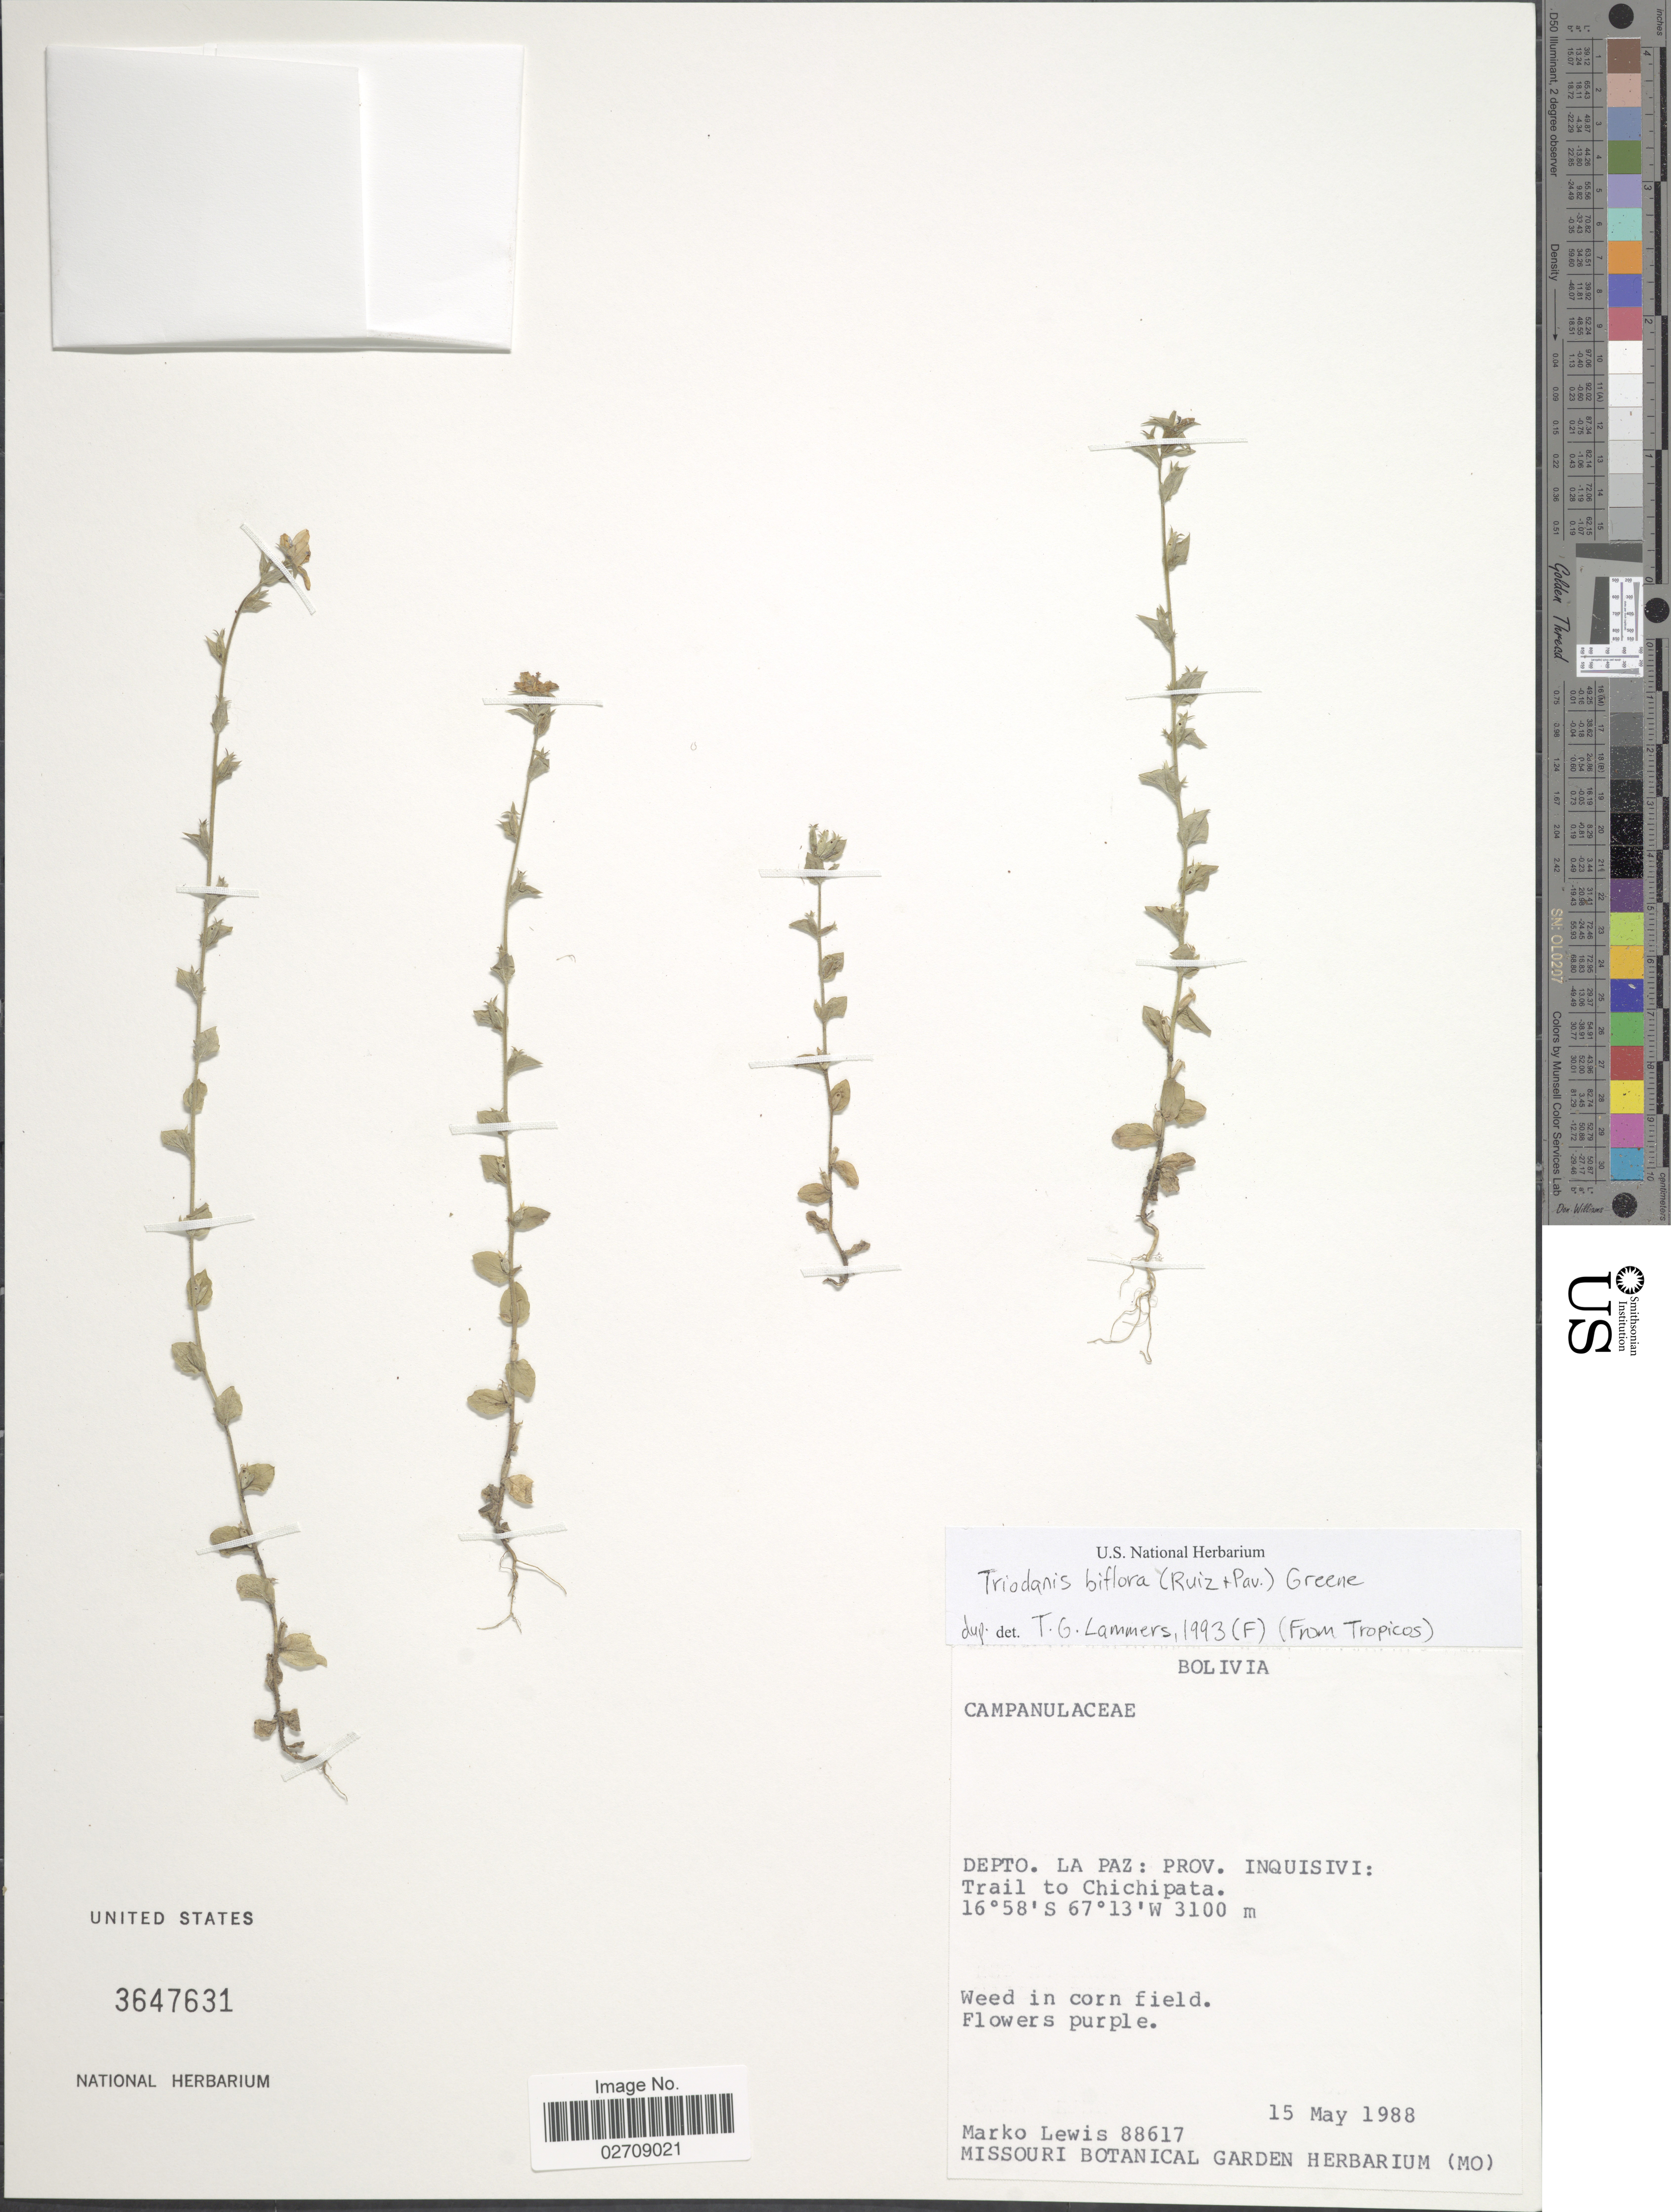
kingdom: Plantae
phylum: Tracheophyta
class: Magnoliopsida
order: Asterales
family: Campanulaceae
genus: Triodanis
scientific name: Triodanis perfoliata var. biflora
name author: (Ruiz & Pav.) Bradley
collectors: M. A. Lewis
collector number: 88617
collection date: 1988-05-15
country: Bolivia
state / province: La Paz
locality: Prov. Inquisivi; Trail to Chichipata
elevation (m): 3100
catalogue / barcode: US 3647631